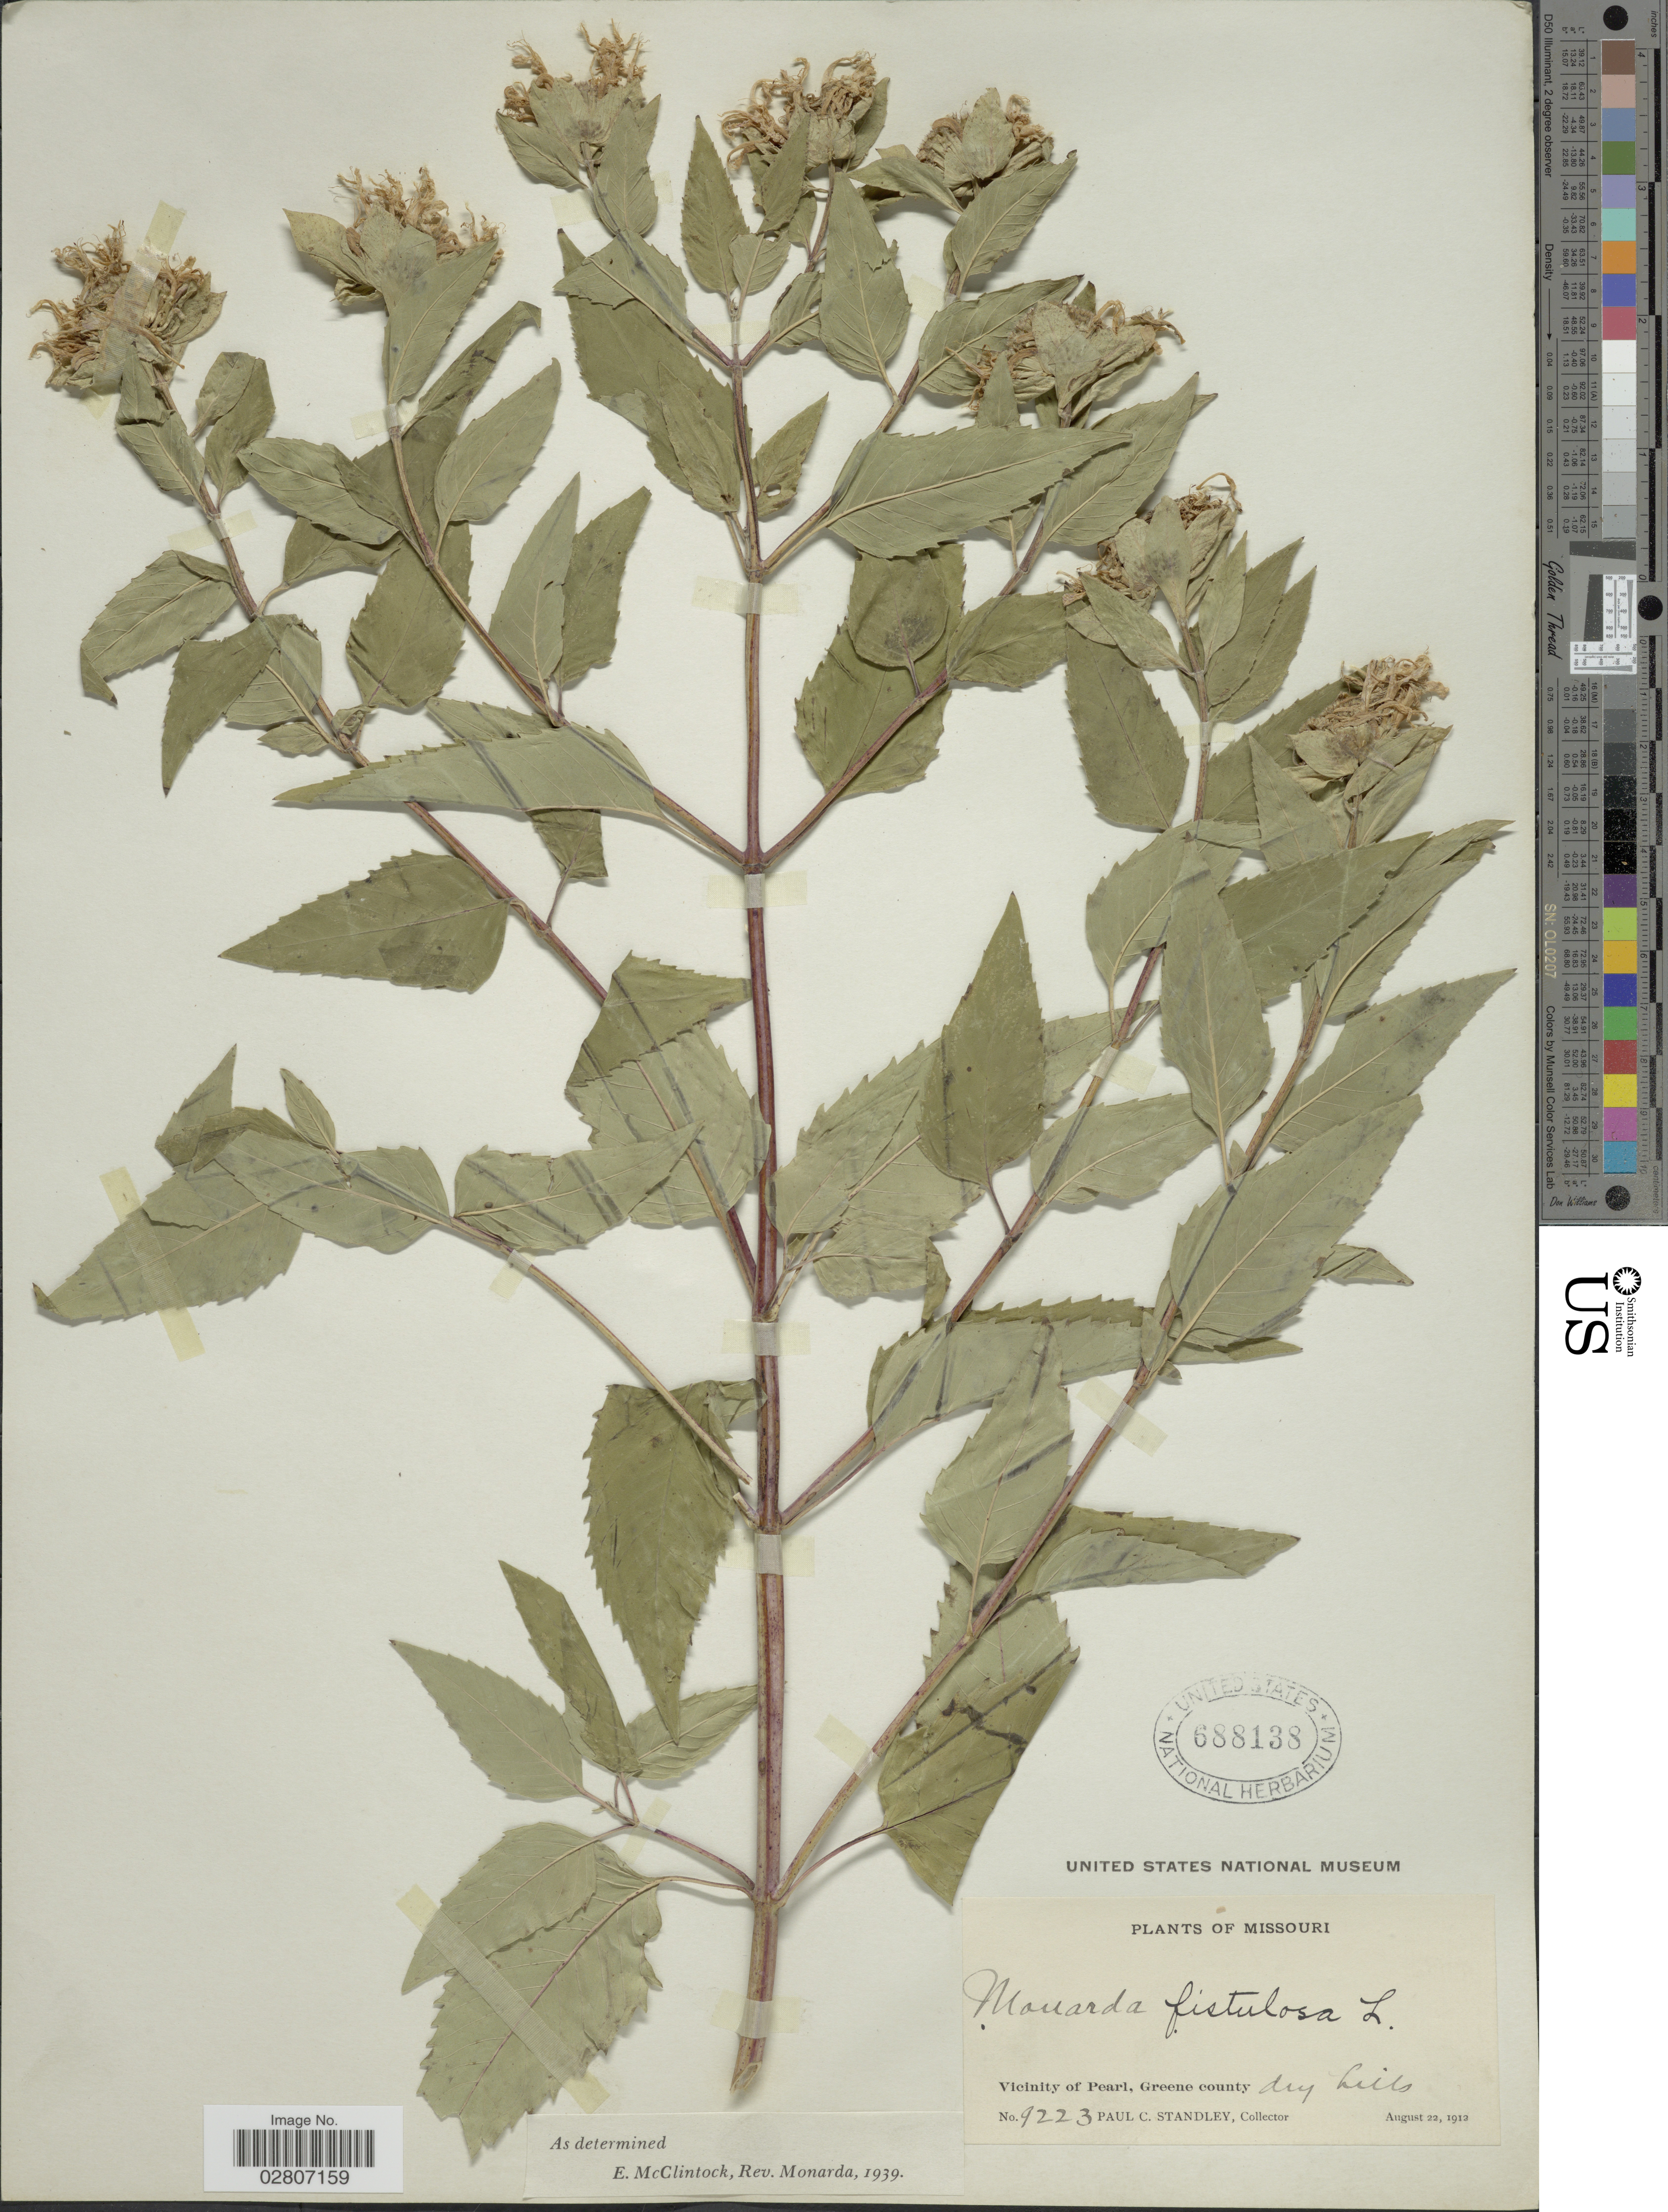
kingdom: Plantae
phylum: Tracheophyta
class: Magnoliopsida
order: Lamiales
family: Lamiaceae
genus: Monarda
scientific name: Monarda fistulosa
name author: L.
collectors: P. C. Standley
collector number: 9223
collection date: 1912-08-22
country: United States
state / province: Missouri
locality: Vicinity of Pearl, Greene county.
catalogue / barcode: US 688138